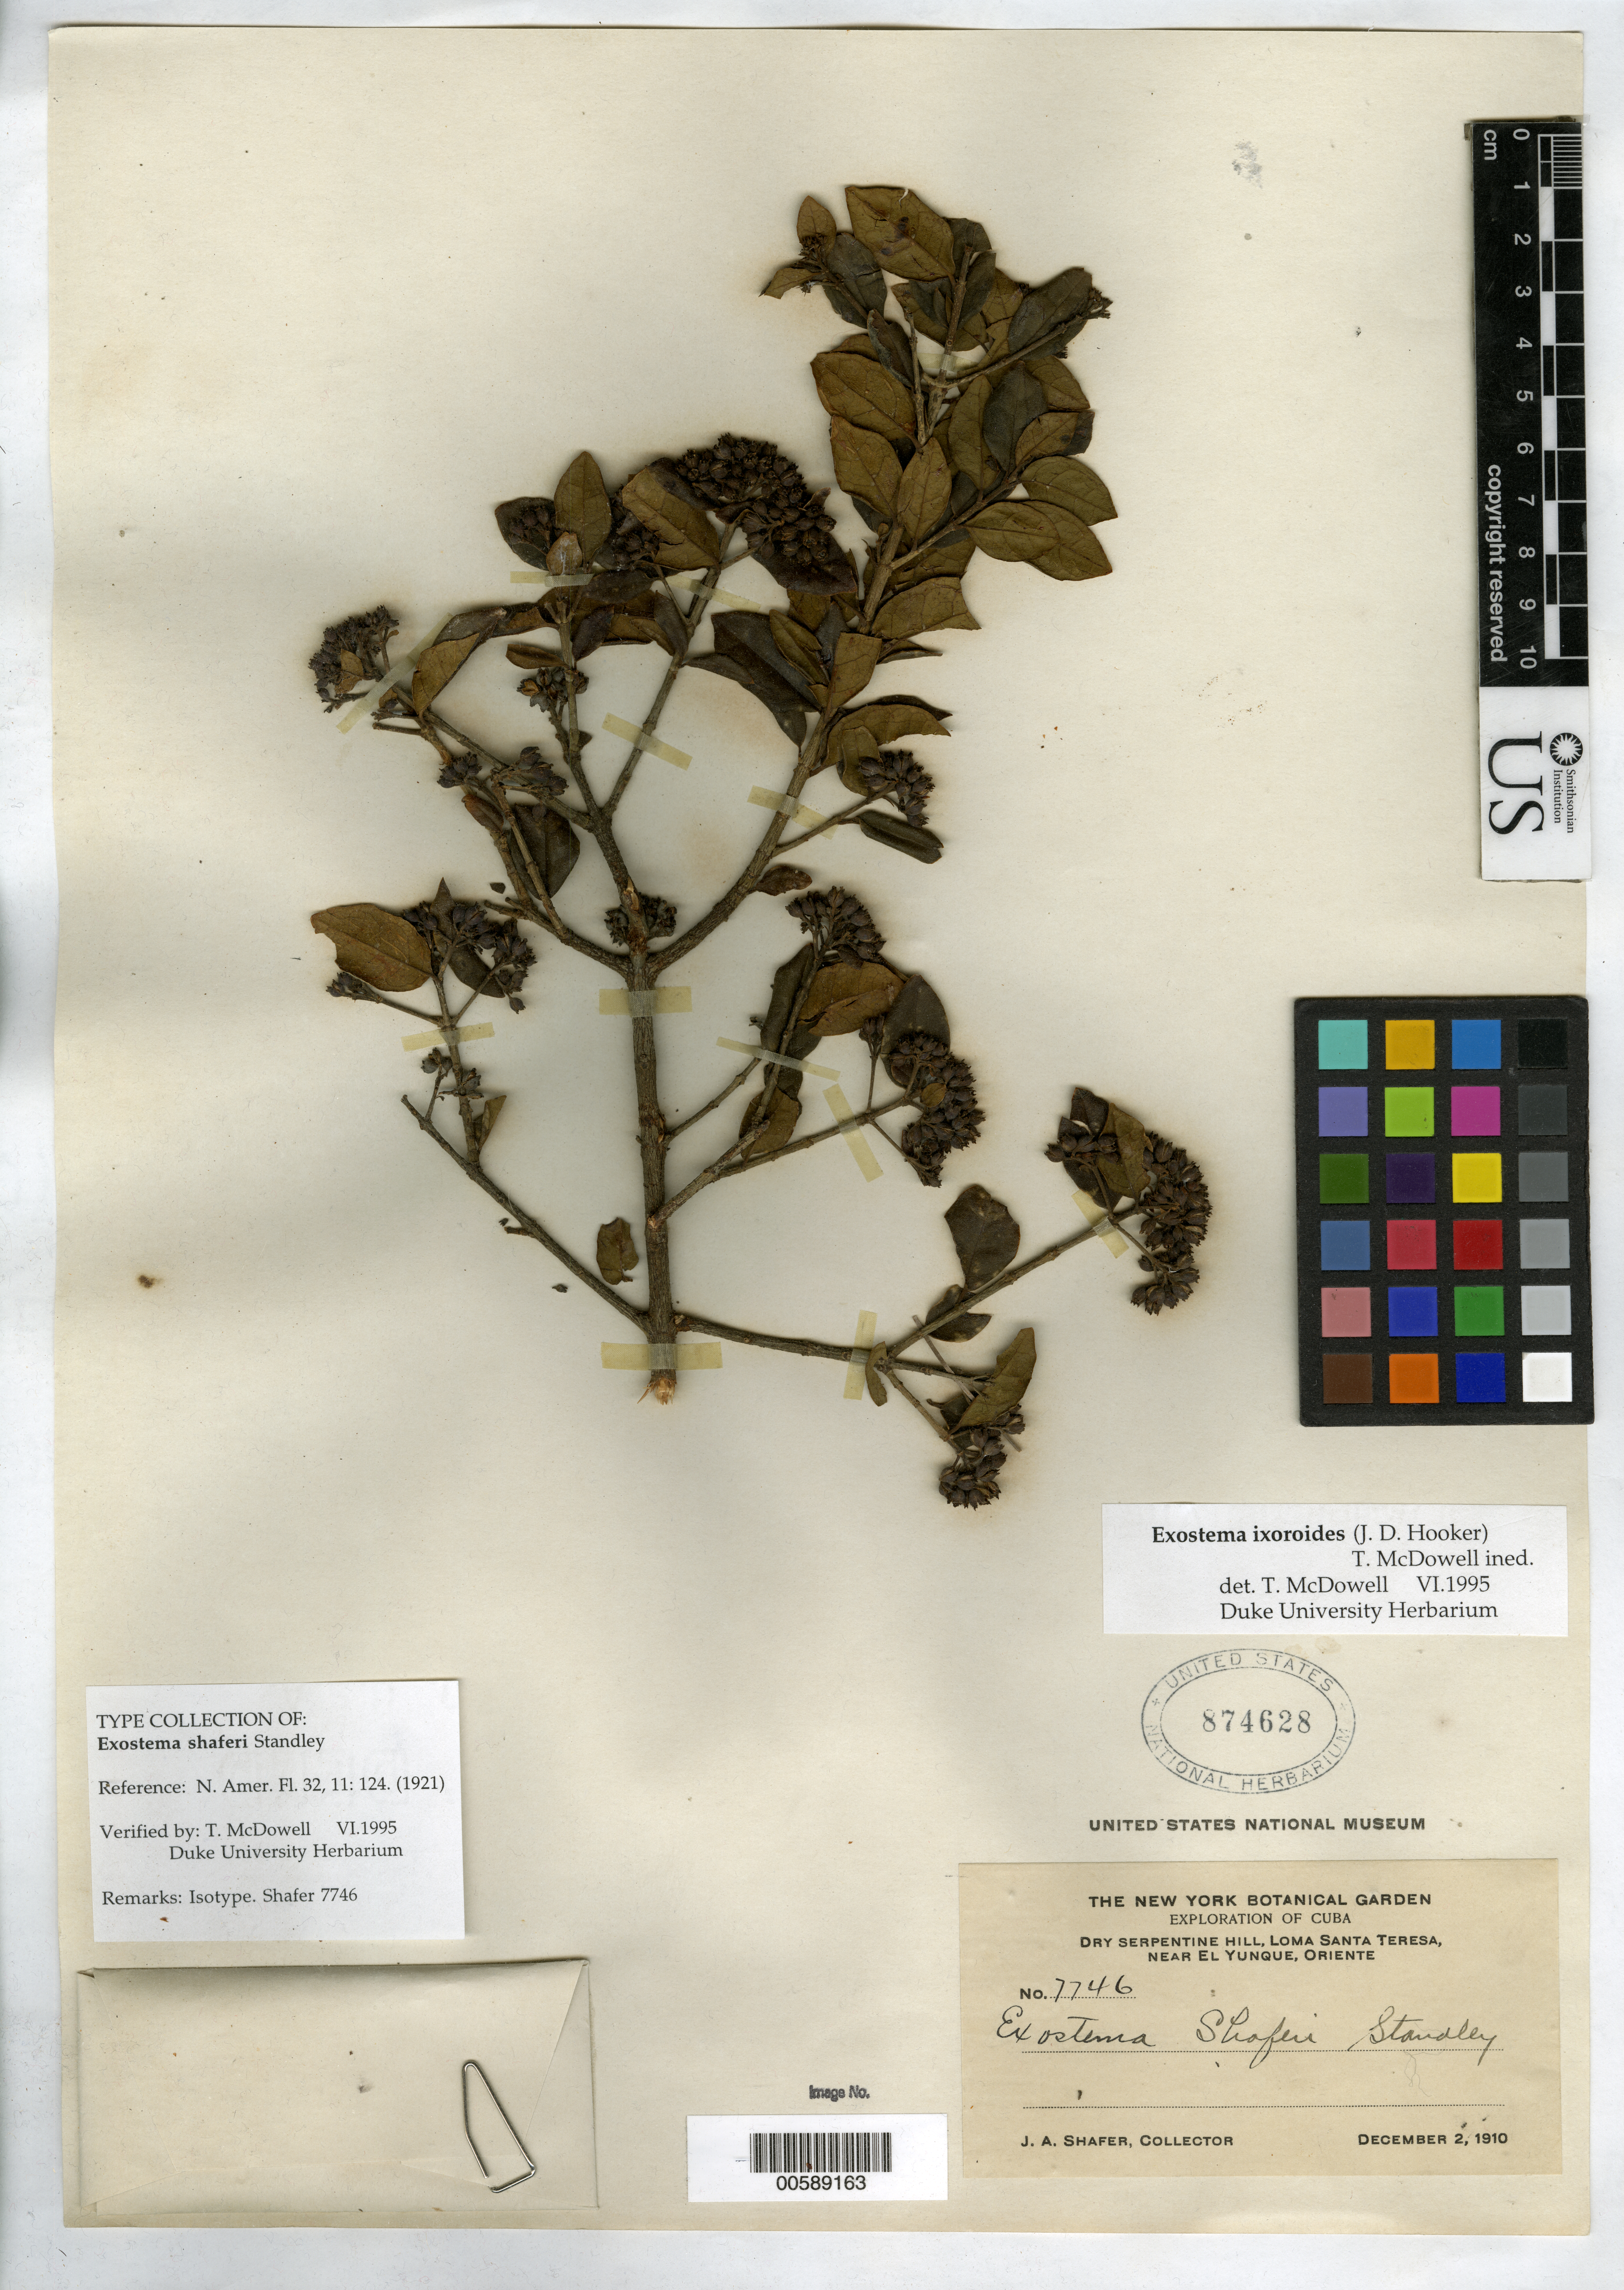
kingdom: Plantae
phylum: Tracheophyta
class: Magnoliopsida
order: Gentianales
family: Rubiaceae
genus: Exostema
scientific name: Exostema shaferi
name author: Standl.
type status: Isotype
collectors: J. A. Shafer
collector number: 7746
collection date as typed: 02 Dec 1910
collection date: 1910-12-02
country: Cuba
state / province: Oriente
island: Greater Antilles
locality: Dry serpentine hill, Loma Santa Teresa, near El Yunque.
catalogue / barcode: US 874628